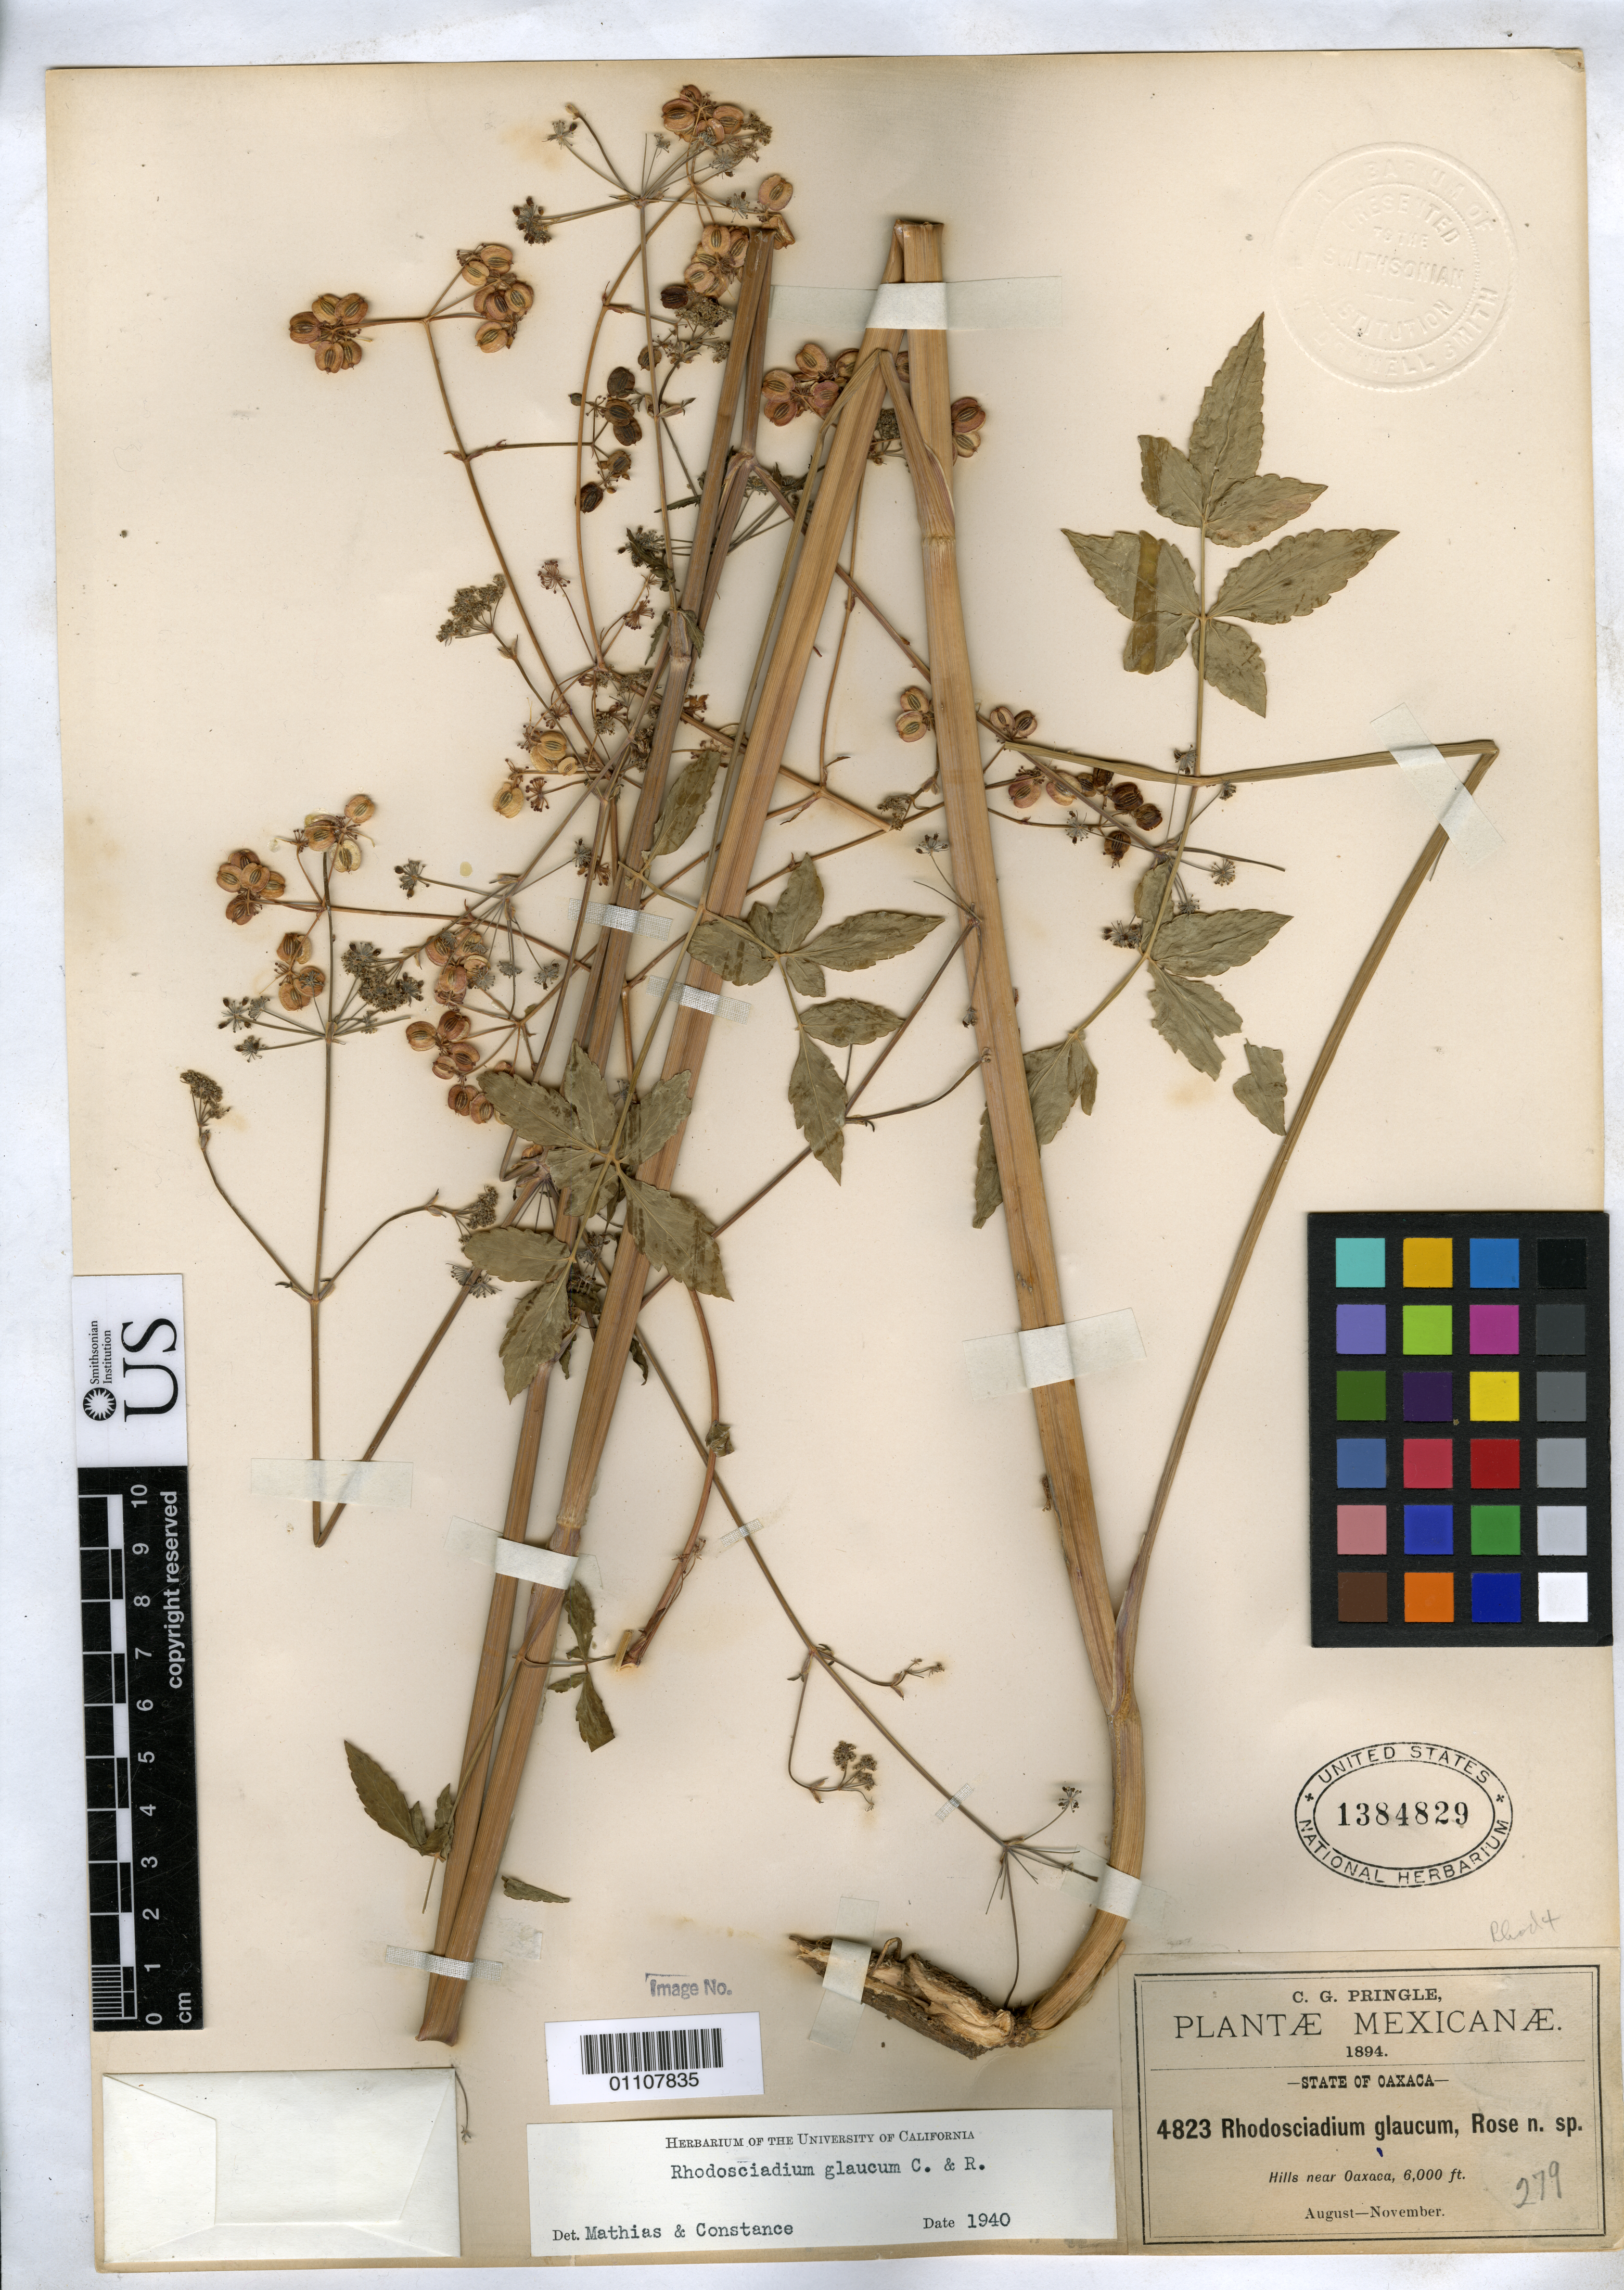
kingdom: Plantae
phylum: Tracheophyta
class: Magnoliopsida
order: Apiales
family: Apiaceae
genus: Rhodosciadium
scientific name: Rhodosciadium glaucum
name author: J.M. Coult. & Rose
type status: Syntype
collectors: C. G. Pringle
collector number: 4823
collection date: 1894-08/1894-11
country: Mexico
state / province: Oaxaca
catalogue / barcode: US 1384829